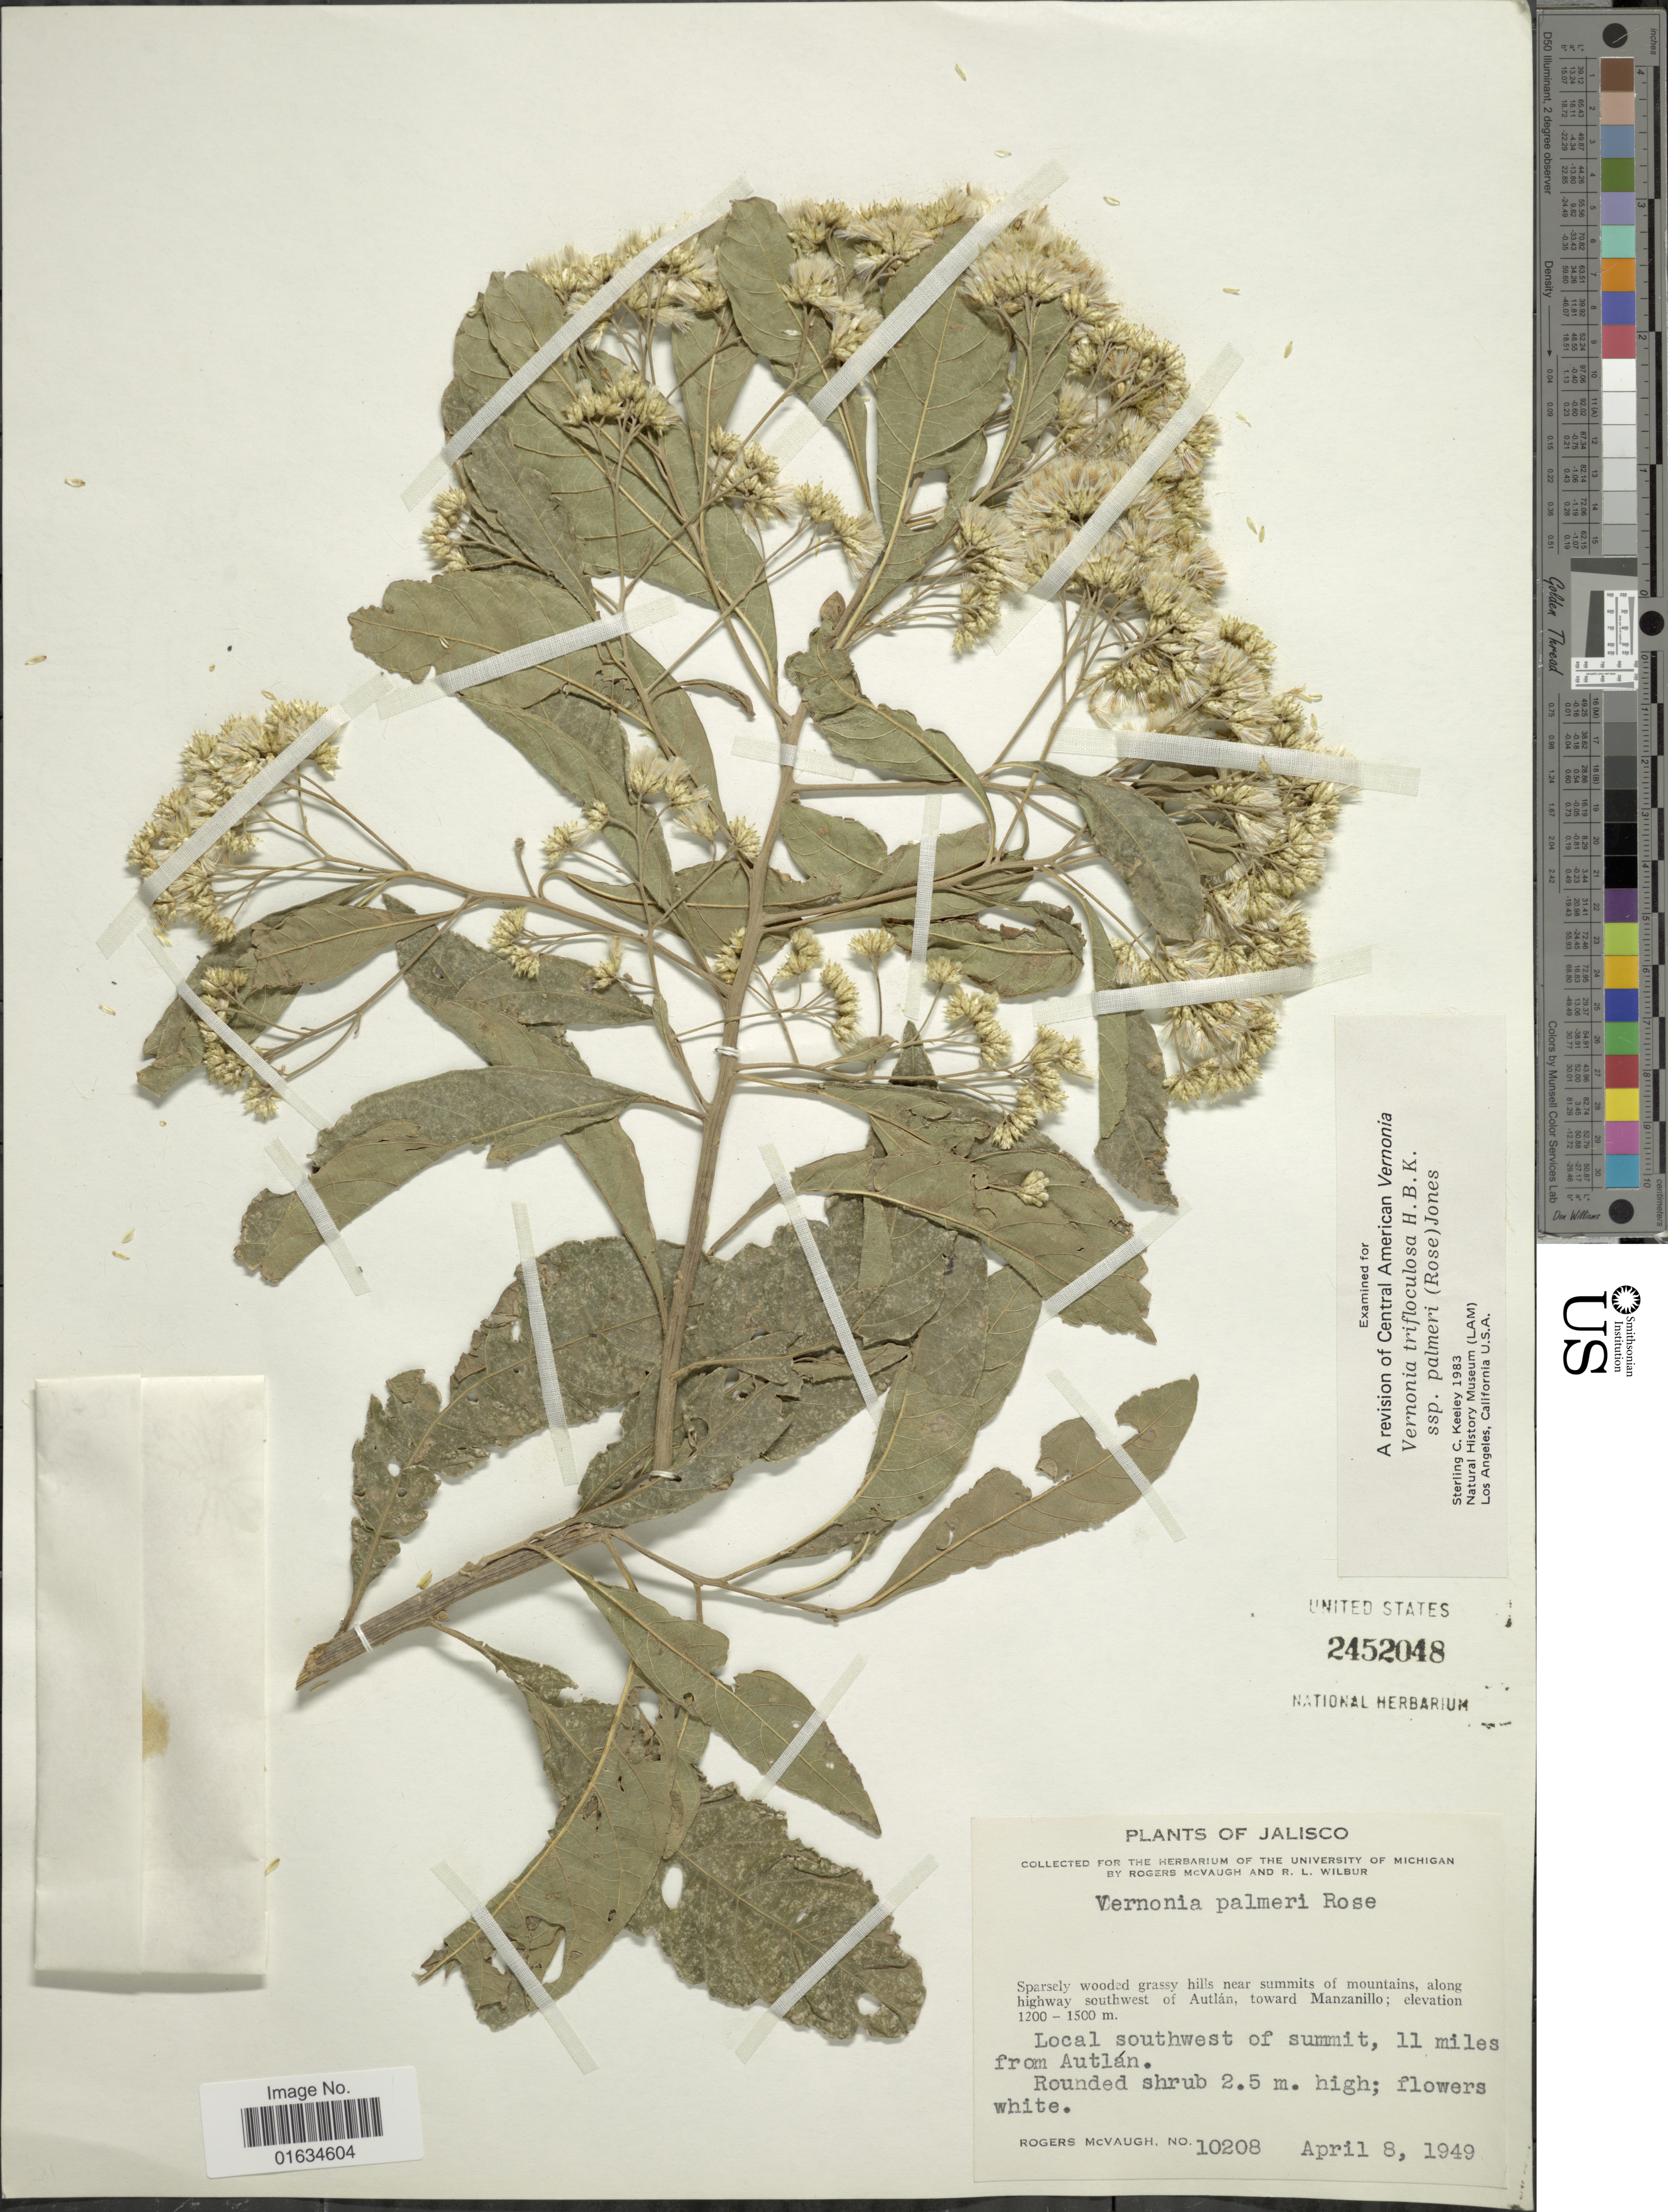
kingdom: Plantae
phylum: Tracheophyta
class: Magnoliopsida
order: Asterales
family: Asteraceae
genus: Eremosis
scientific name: Eremosis triflosculosa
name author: (Kunth) Gleason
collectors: R. McVaugh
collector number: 10208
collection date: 1949-04-08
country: Mexico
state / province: Jalisco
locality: Sparsely wooded grassy hills near summit of mountains, along highway southwest of Autlan, toward Manzillo, southwest of summit, 11 miles from Autlan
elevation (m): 1200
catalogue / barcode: US 2452048